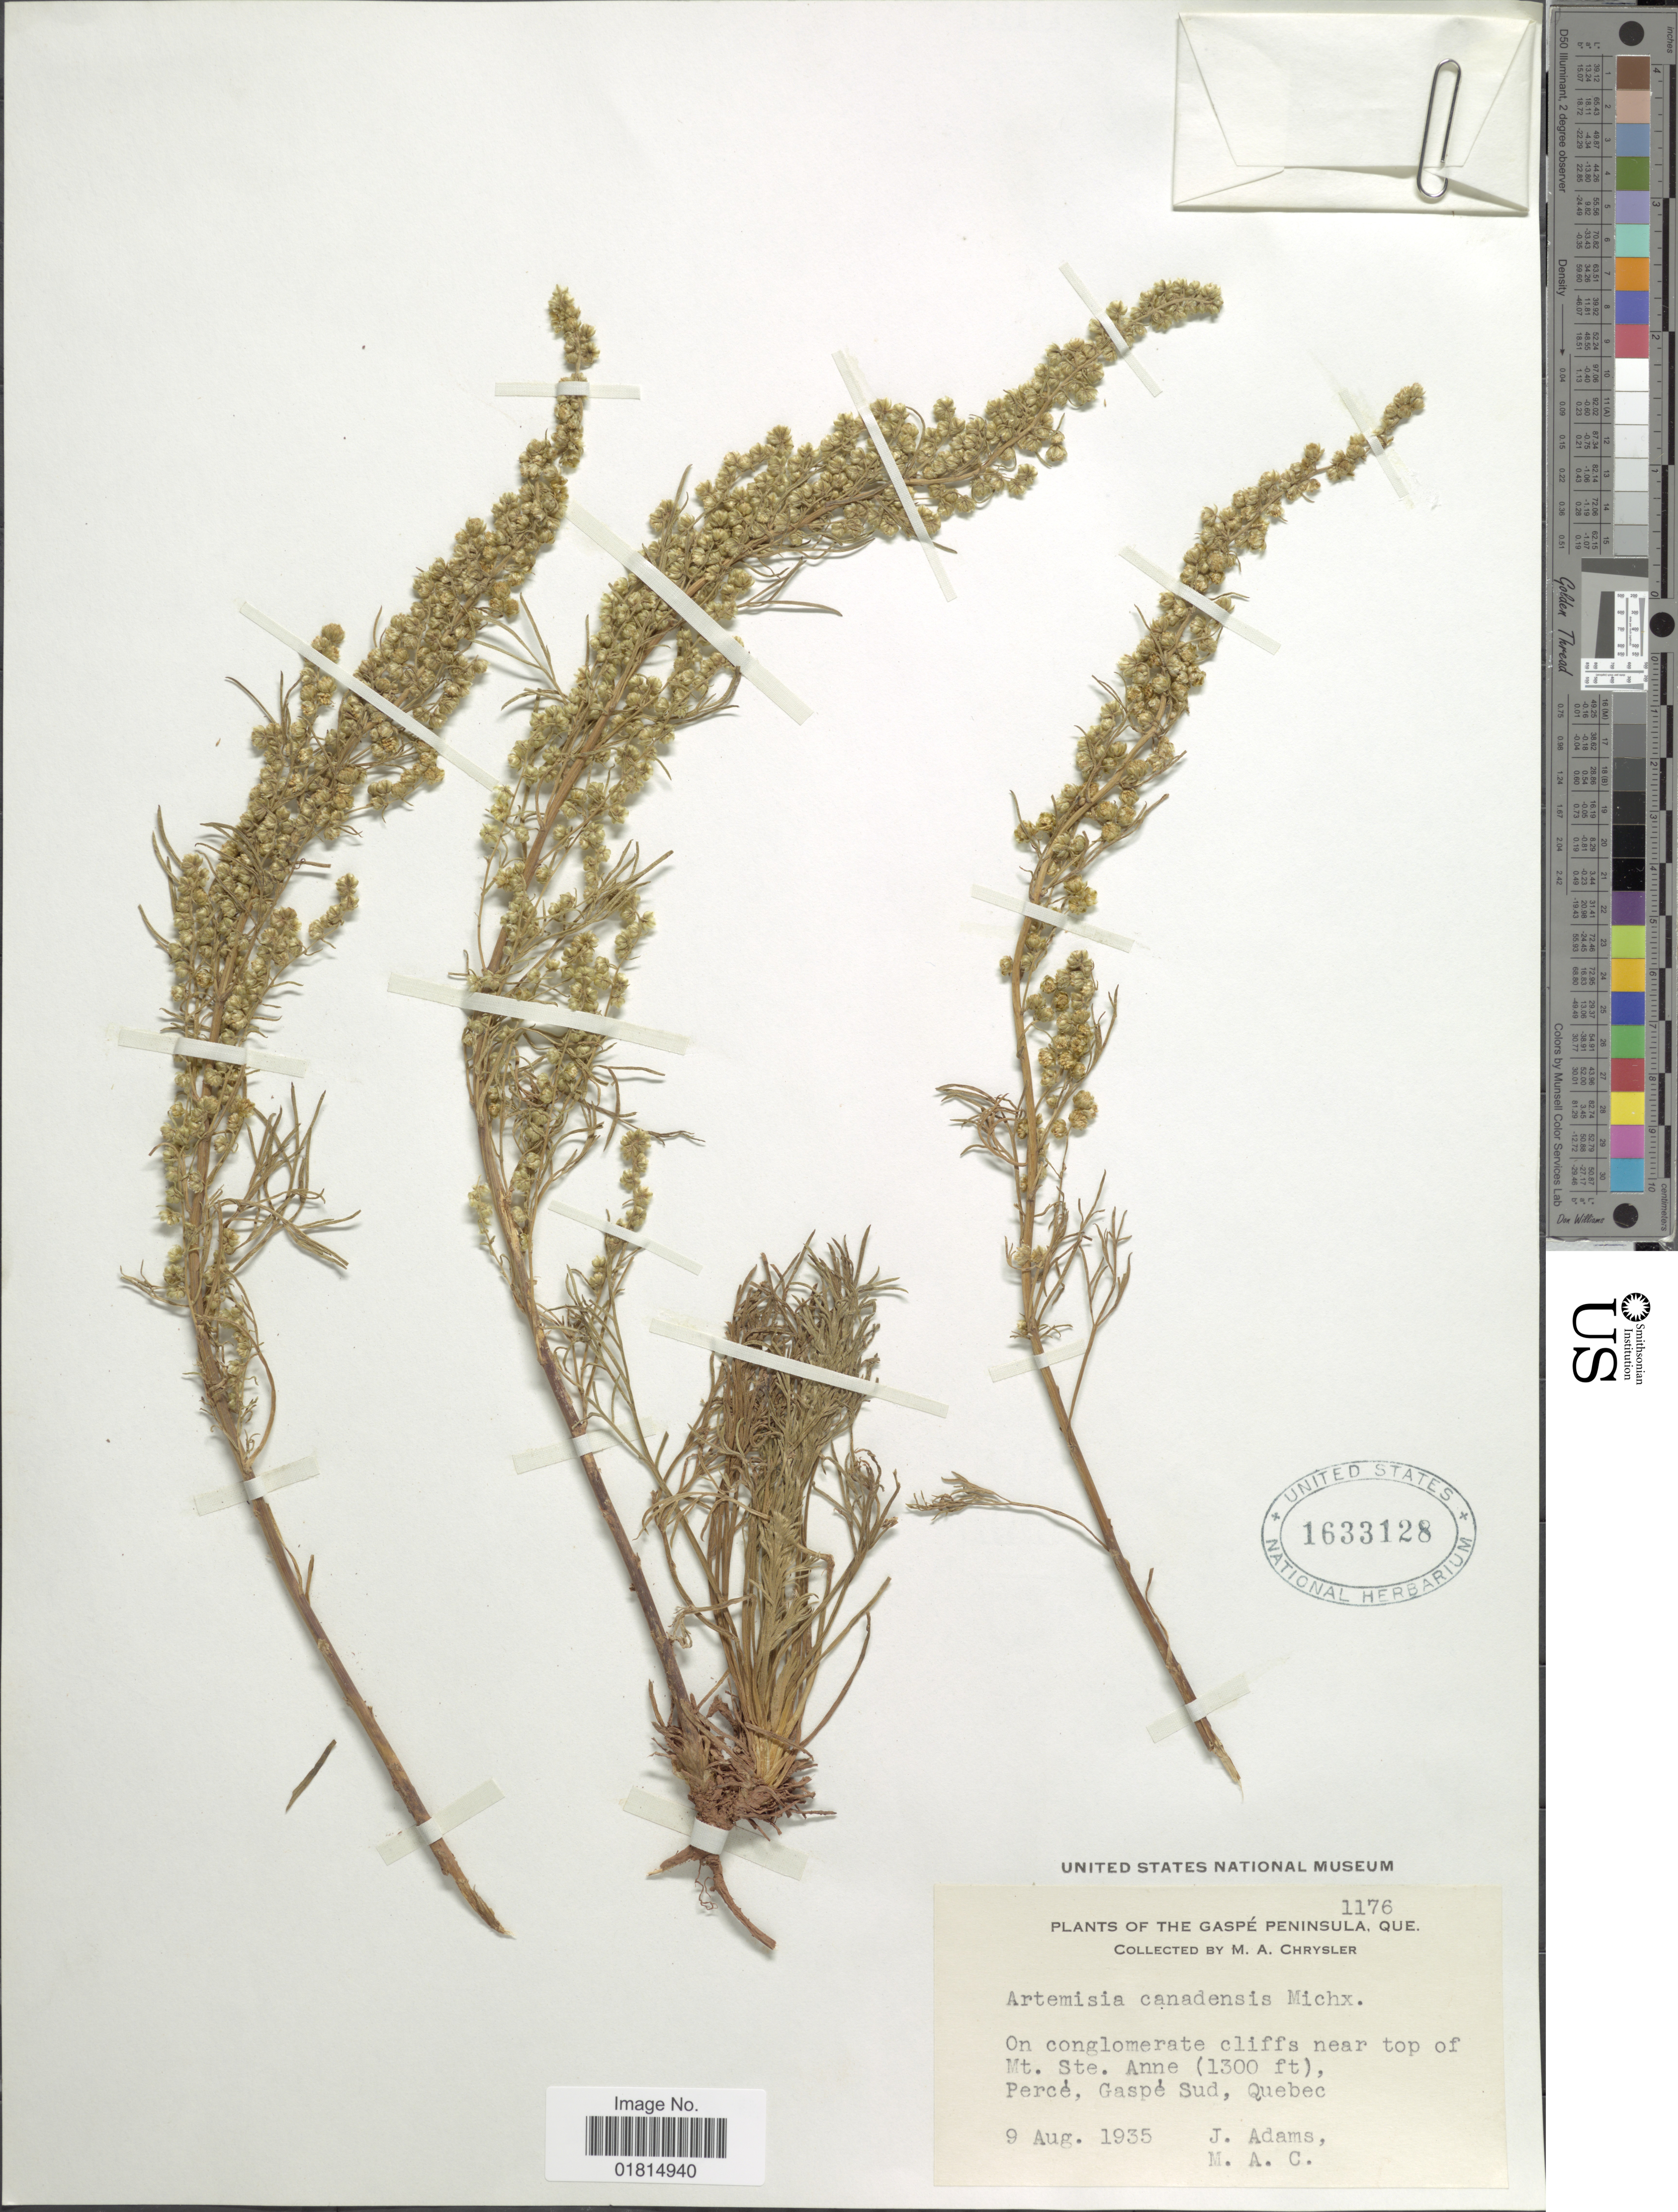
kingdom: Plantae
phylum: Tracheophyta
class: Magnoliopsida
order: Asterales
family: Asteraceae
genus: Artemisia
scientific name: Artemisia canadensis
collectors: J. Adams & M. A. Chrysler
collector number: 1176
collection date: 1935-08-09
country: Canada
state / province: Quebec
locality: Gaspé Peninsula, Que. On conglomerate cliffs near top of Mt. Ste. Anne. Percé, Gaspé Sud, Quebec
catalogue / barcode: US 1633128